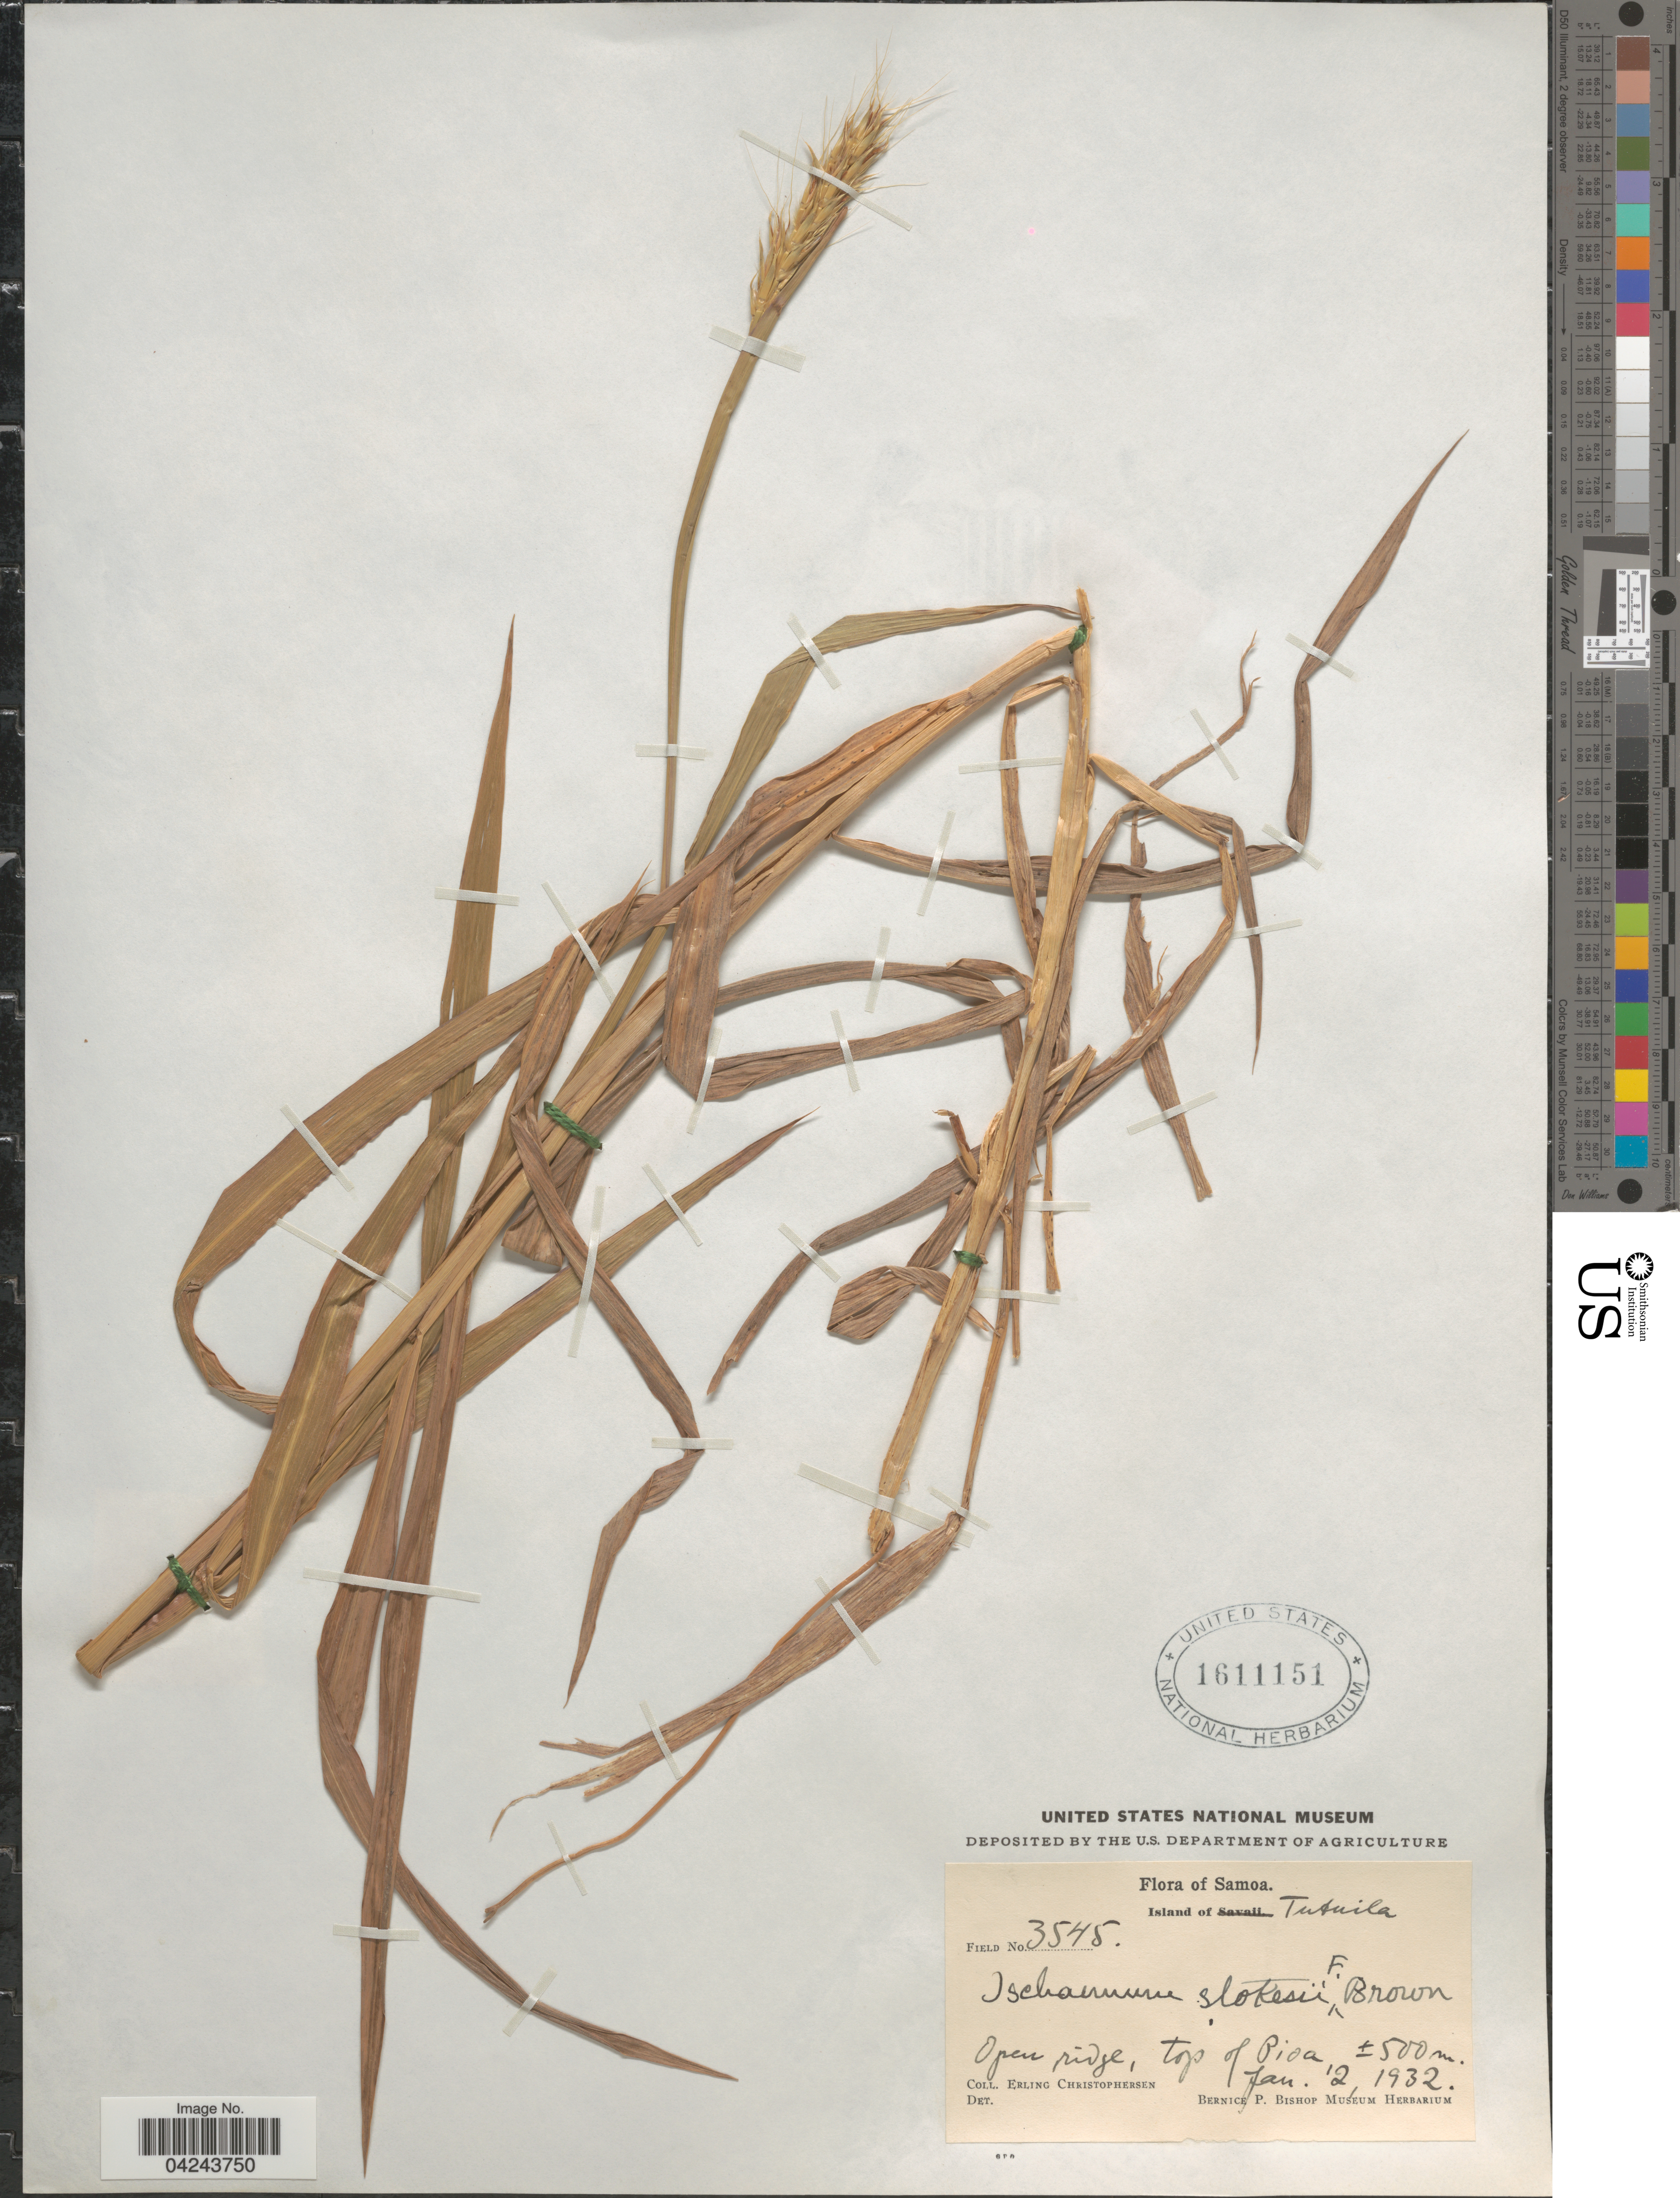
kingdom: Plantae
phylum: Tracheophyta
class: Liliopsida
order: Poales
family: Poaceae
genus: Ischaemum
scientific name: Ischaemum byrone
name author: (Trin.) Hitchc.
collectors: E. Christophersen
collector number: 3548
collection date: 1932-01-12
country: American Samoa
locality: Island of Tutuila. Open ridge, top of Bioa.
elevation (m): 500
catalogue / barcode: US 1611151